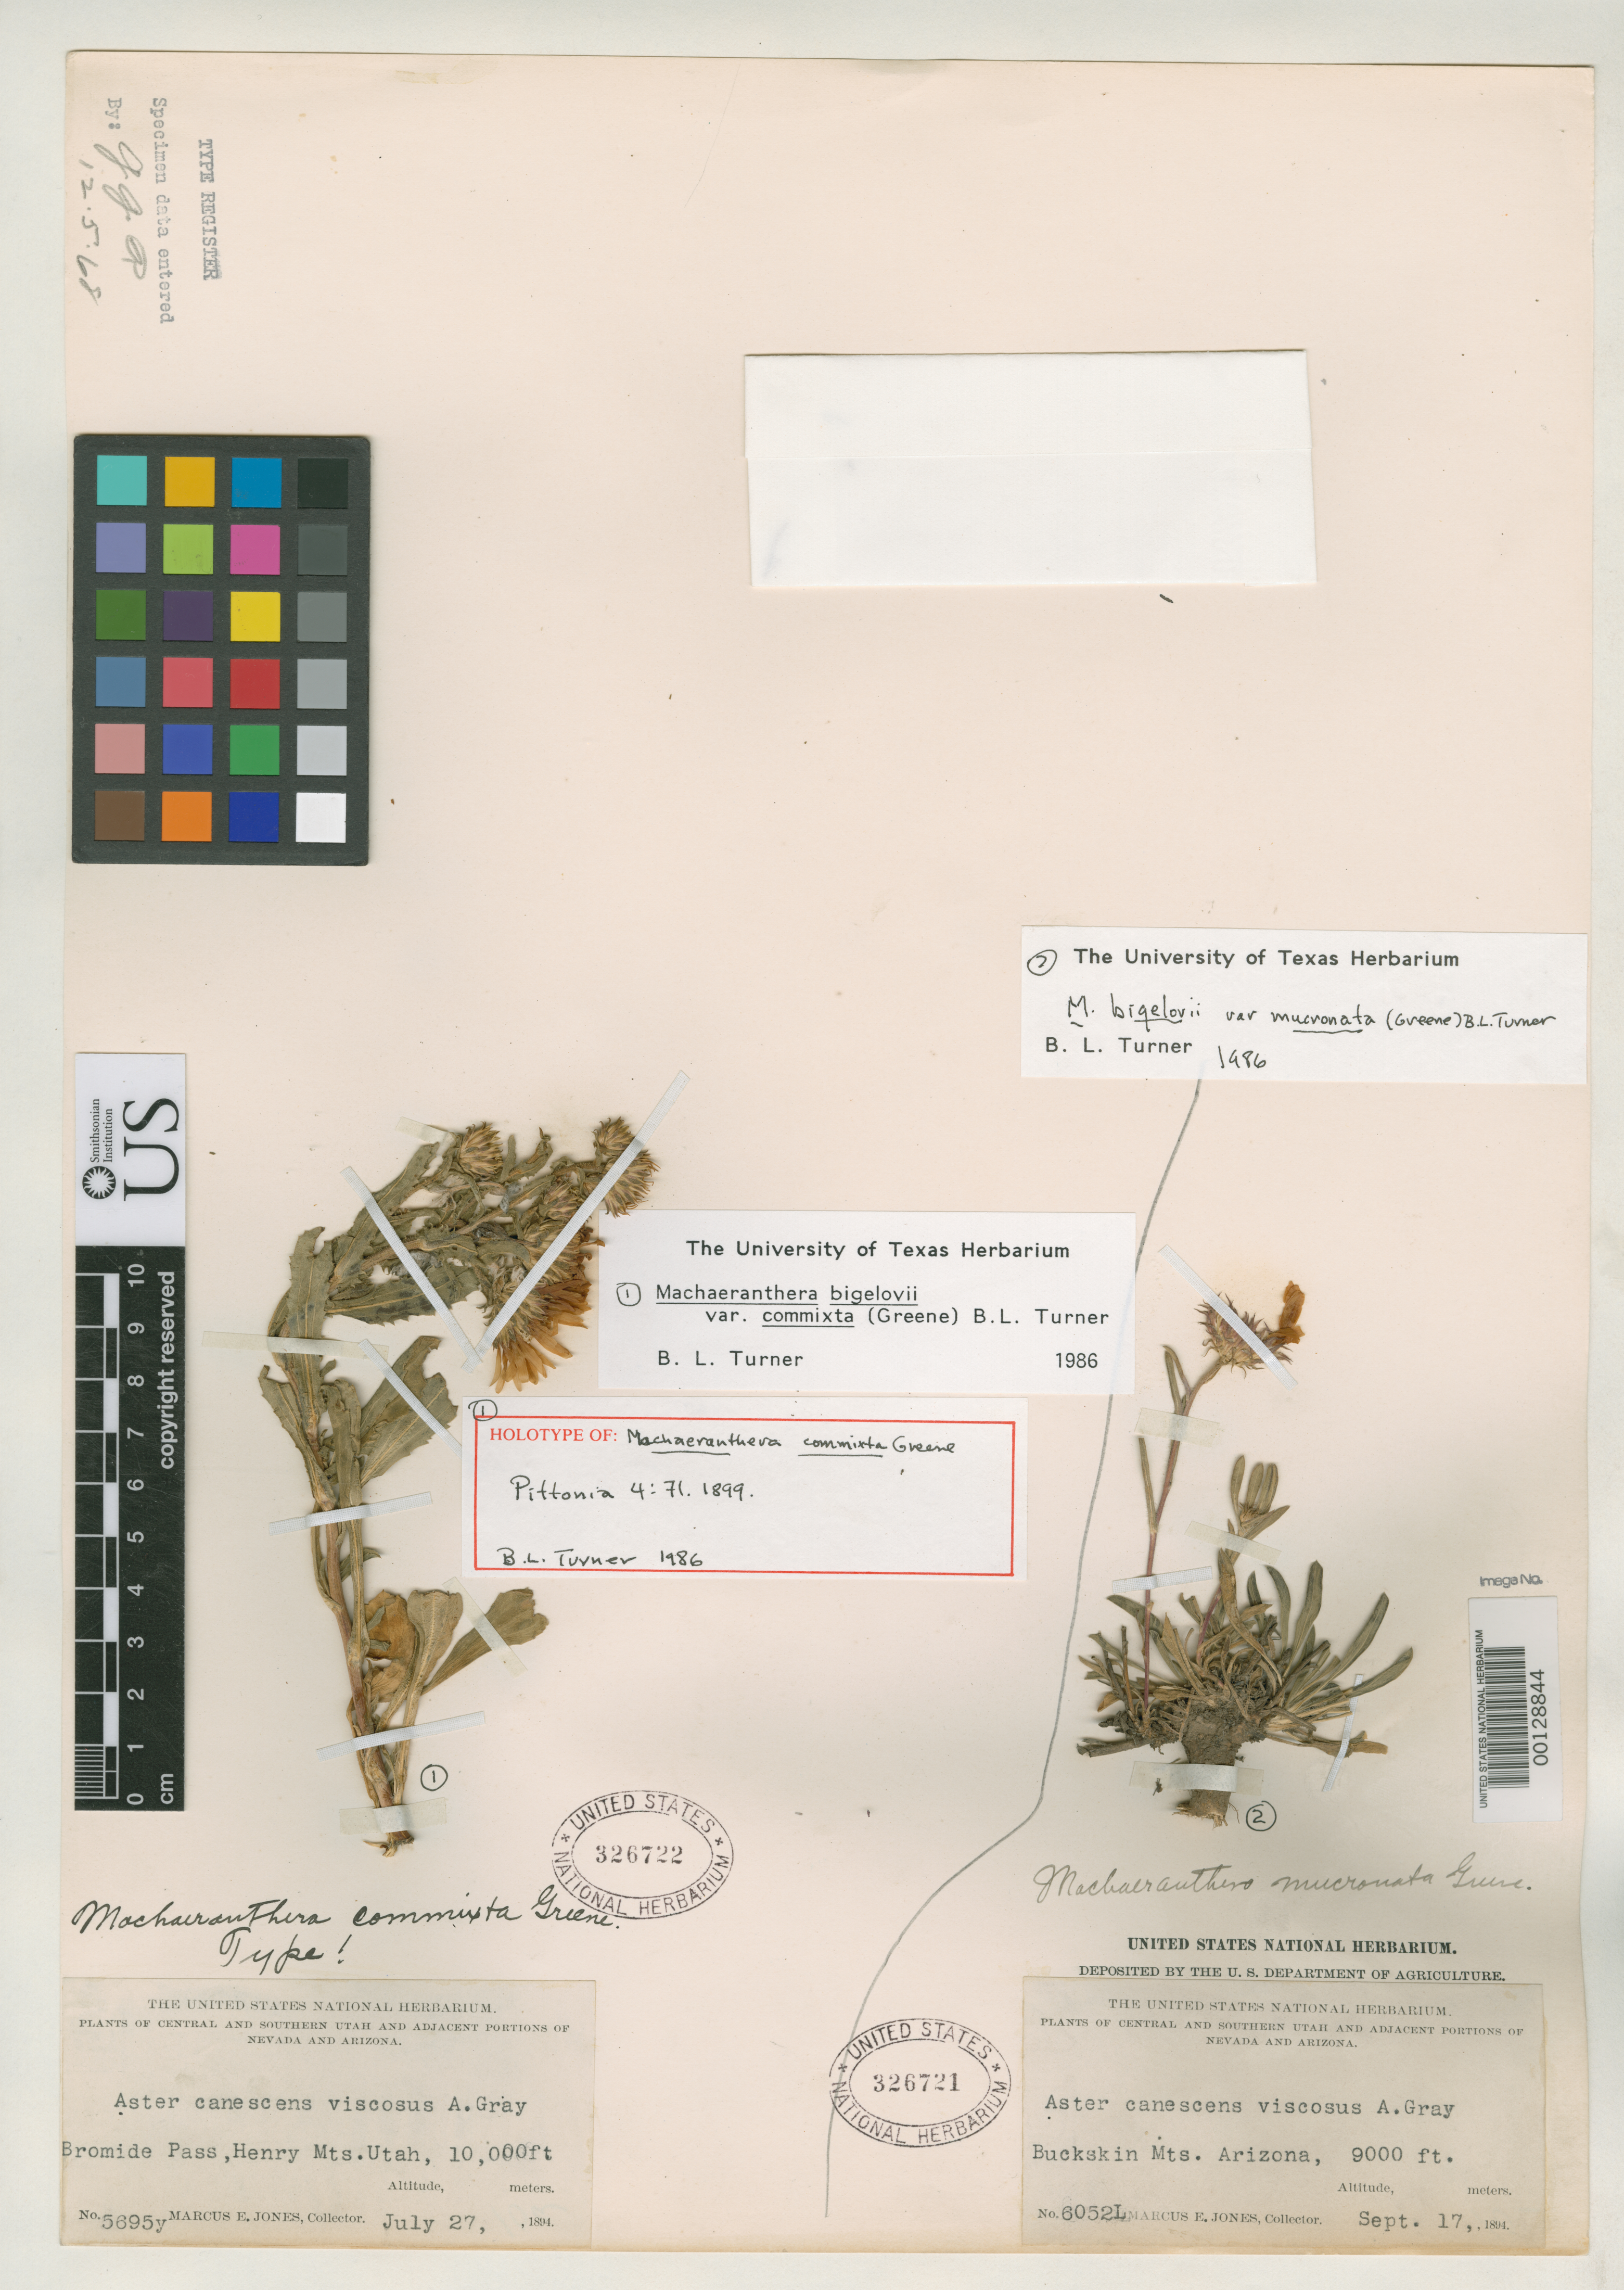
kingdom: Plantae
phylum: Tracheophyta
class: Magnoliopsida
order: Asterales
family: Asteraceae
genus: Machaeranthera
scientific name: Machaeranthera commixta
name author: Greene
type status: Holotype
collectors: M. E. Jones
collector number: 5695 y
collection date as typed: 27 Jul 1894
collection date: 1894-07-27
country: United States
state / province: Utah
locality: Henry Mts., Bromide Pass.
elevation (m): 3048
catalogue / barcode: US 326721